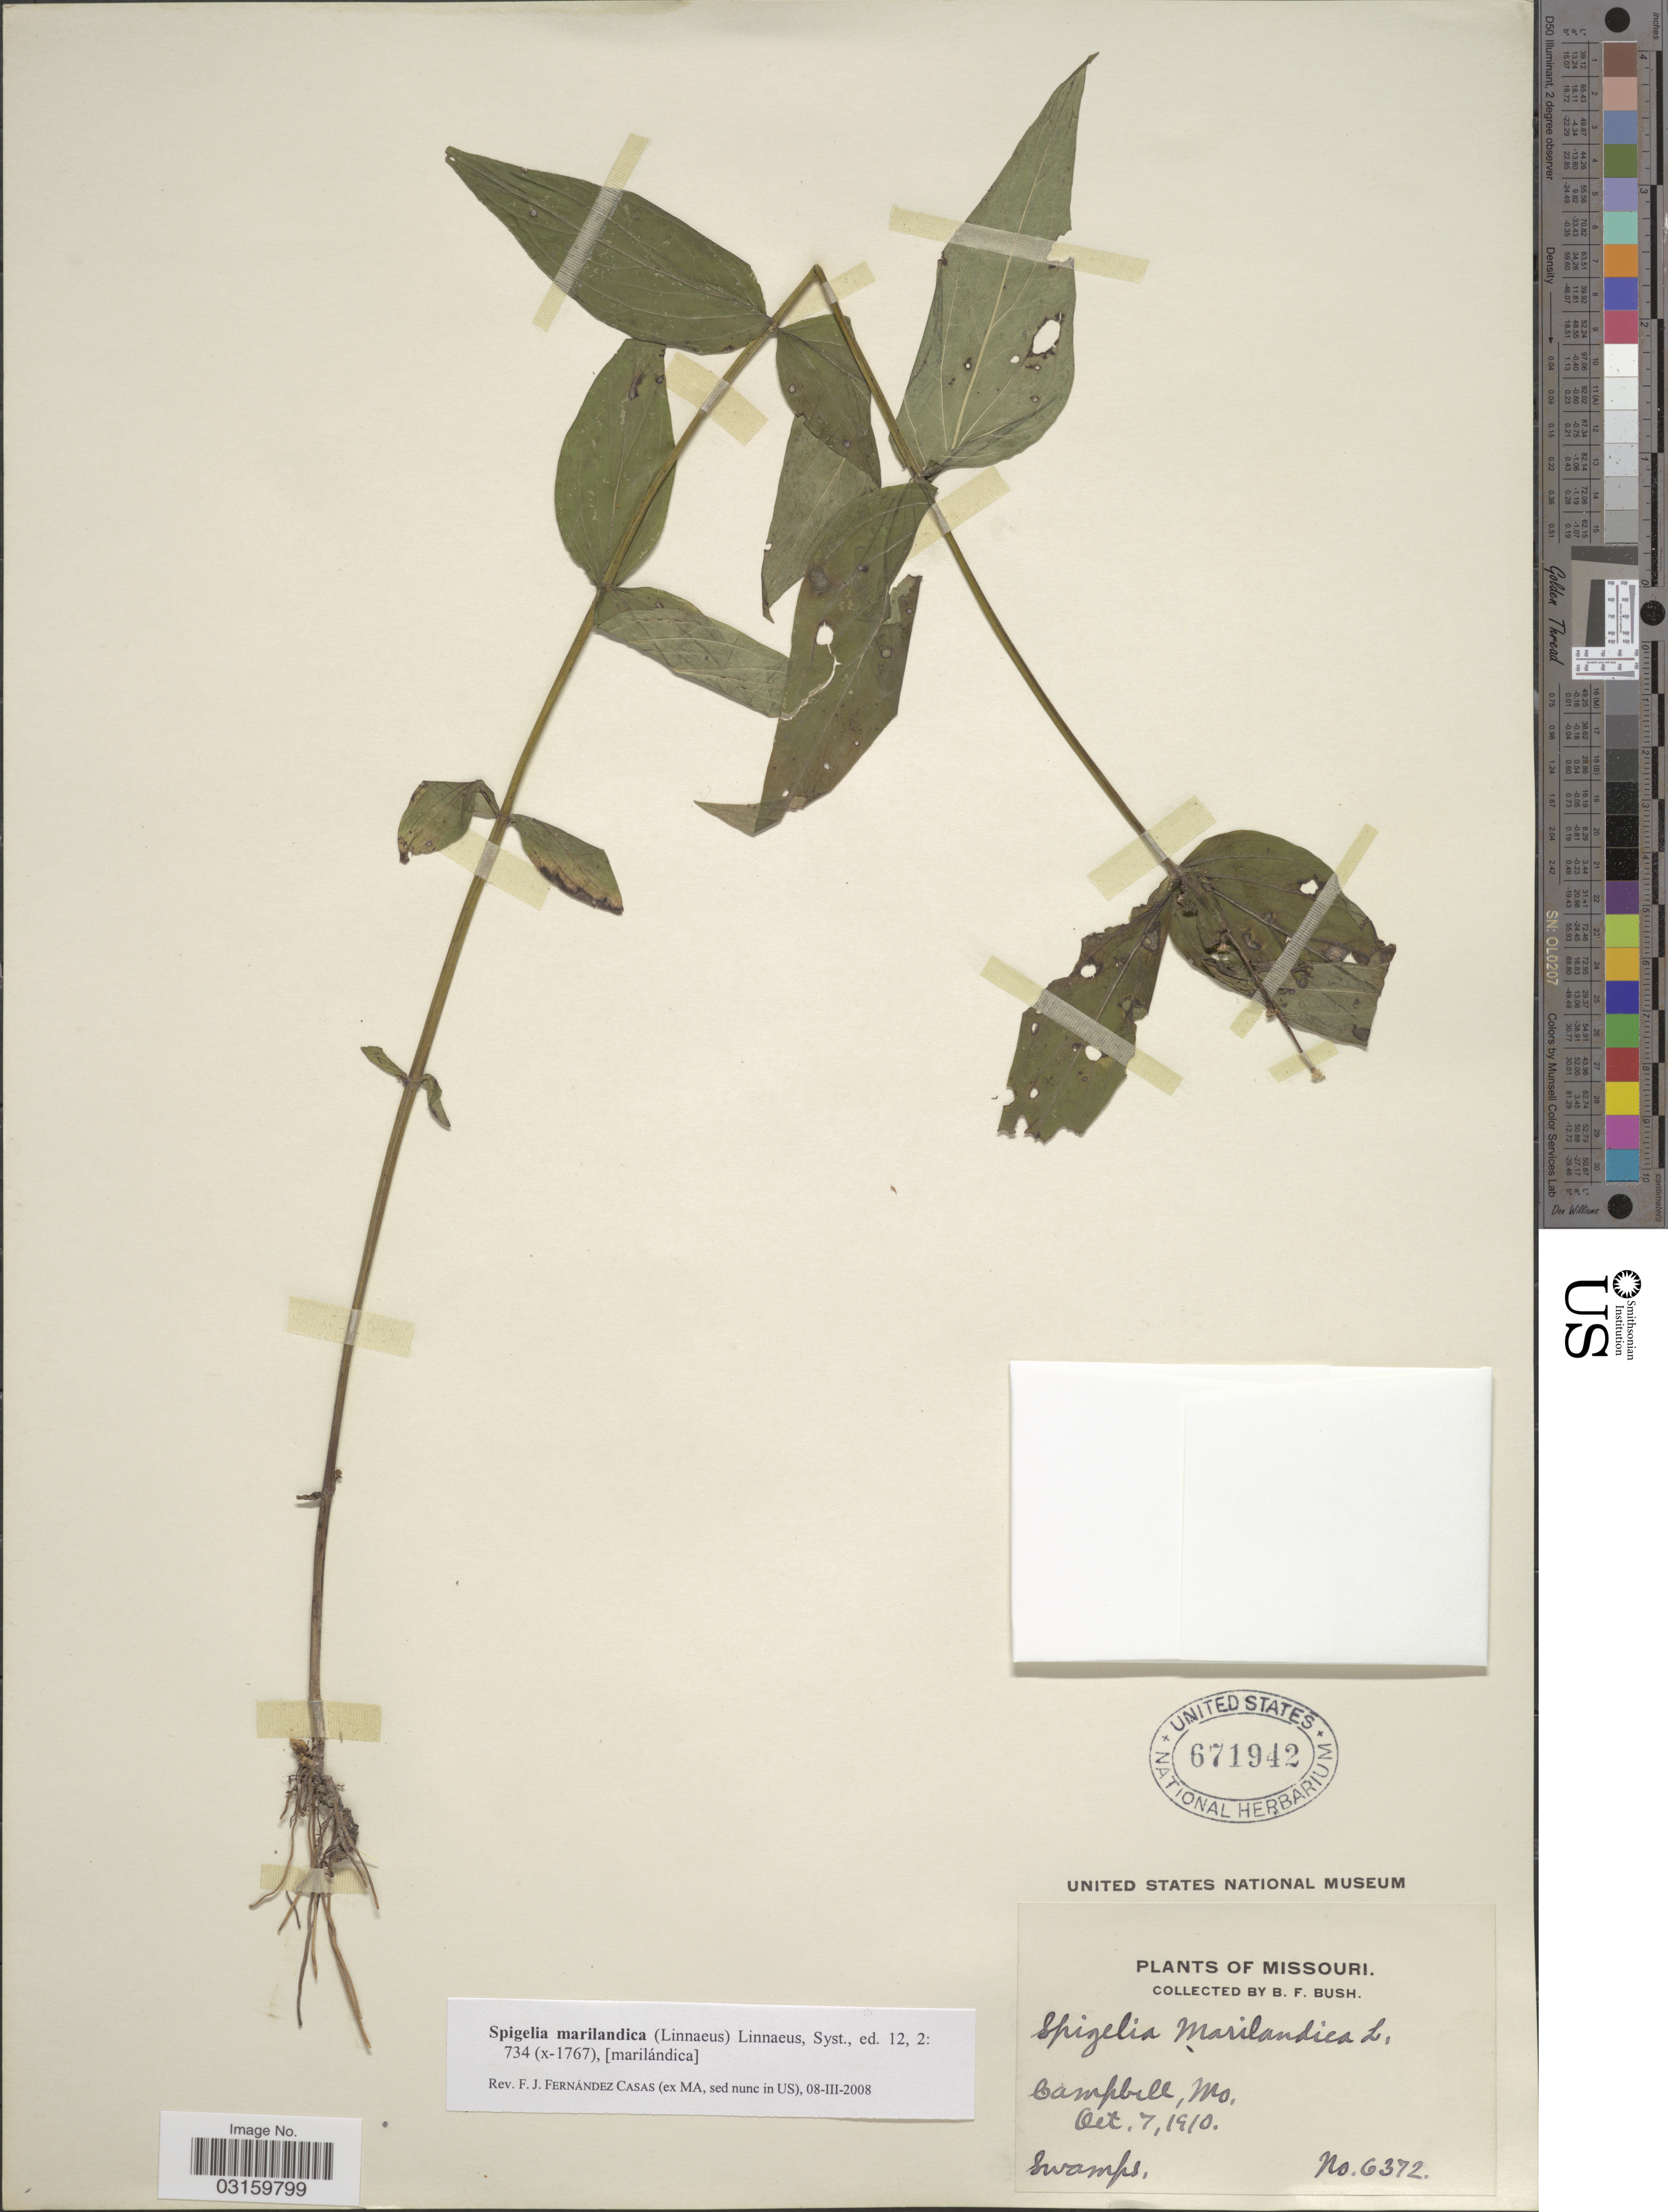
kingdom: Plantae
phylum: Tracheophyta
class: Magnoliopsida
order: Gentianales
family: Loganiaceae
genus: Spigelia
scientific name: Spigelia marilandica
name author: (L.) L.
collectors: B. F. Bush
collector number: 6372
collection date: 1910-10-07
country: United States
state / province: Missouri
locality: Campbell.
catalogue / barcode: US 671942